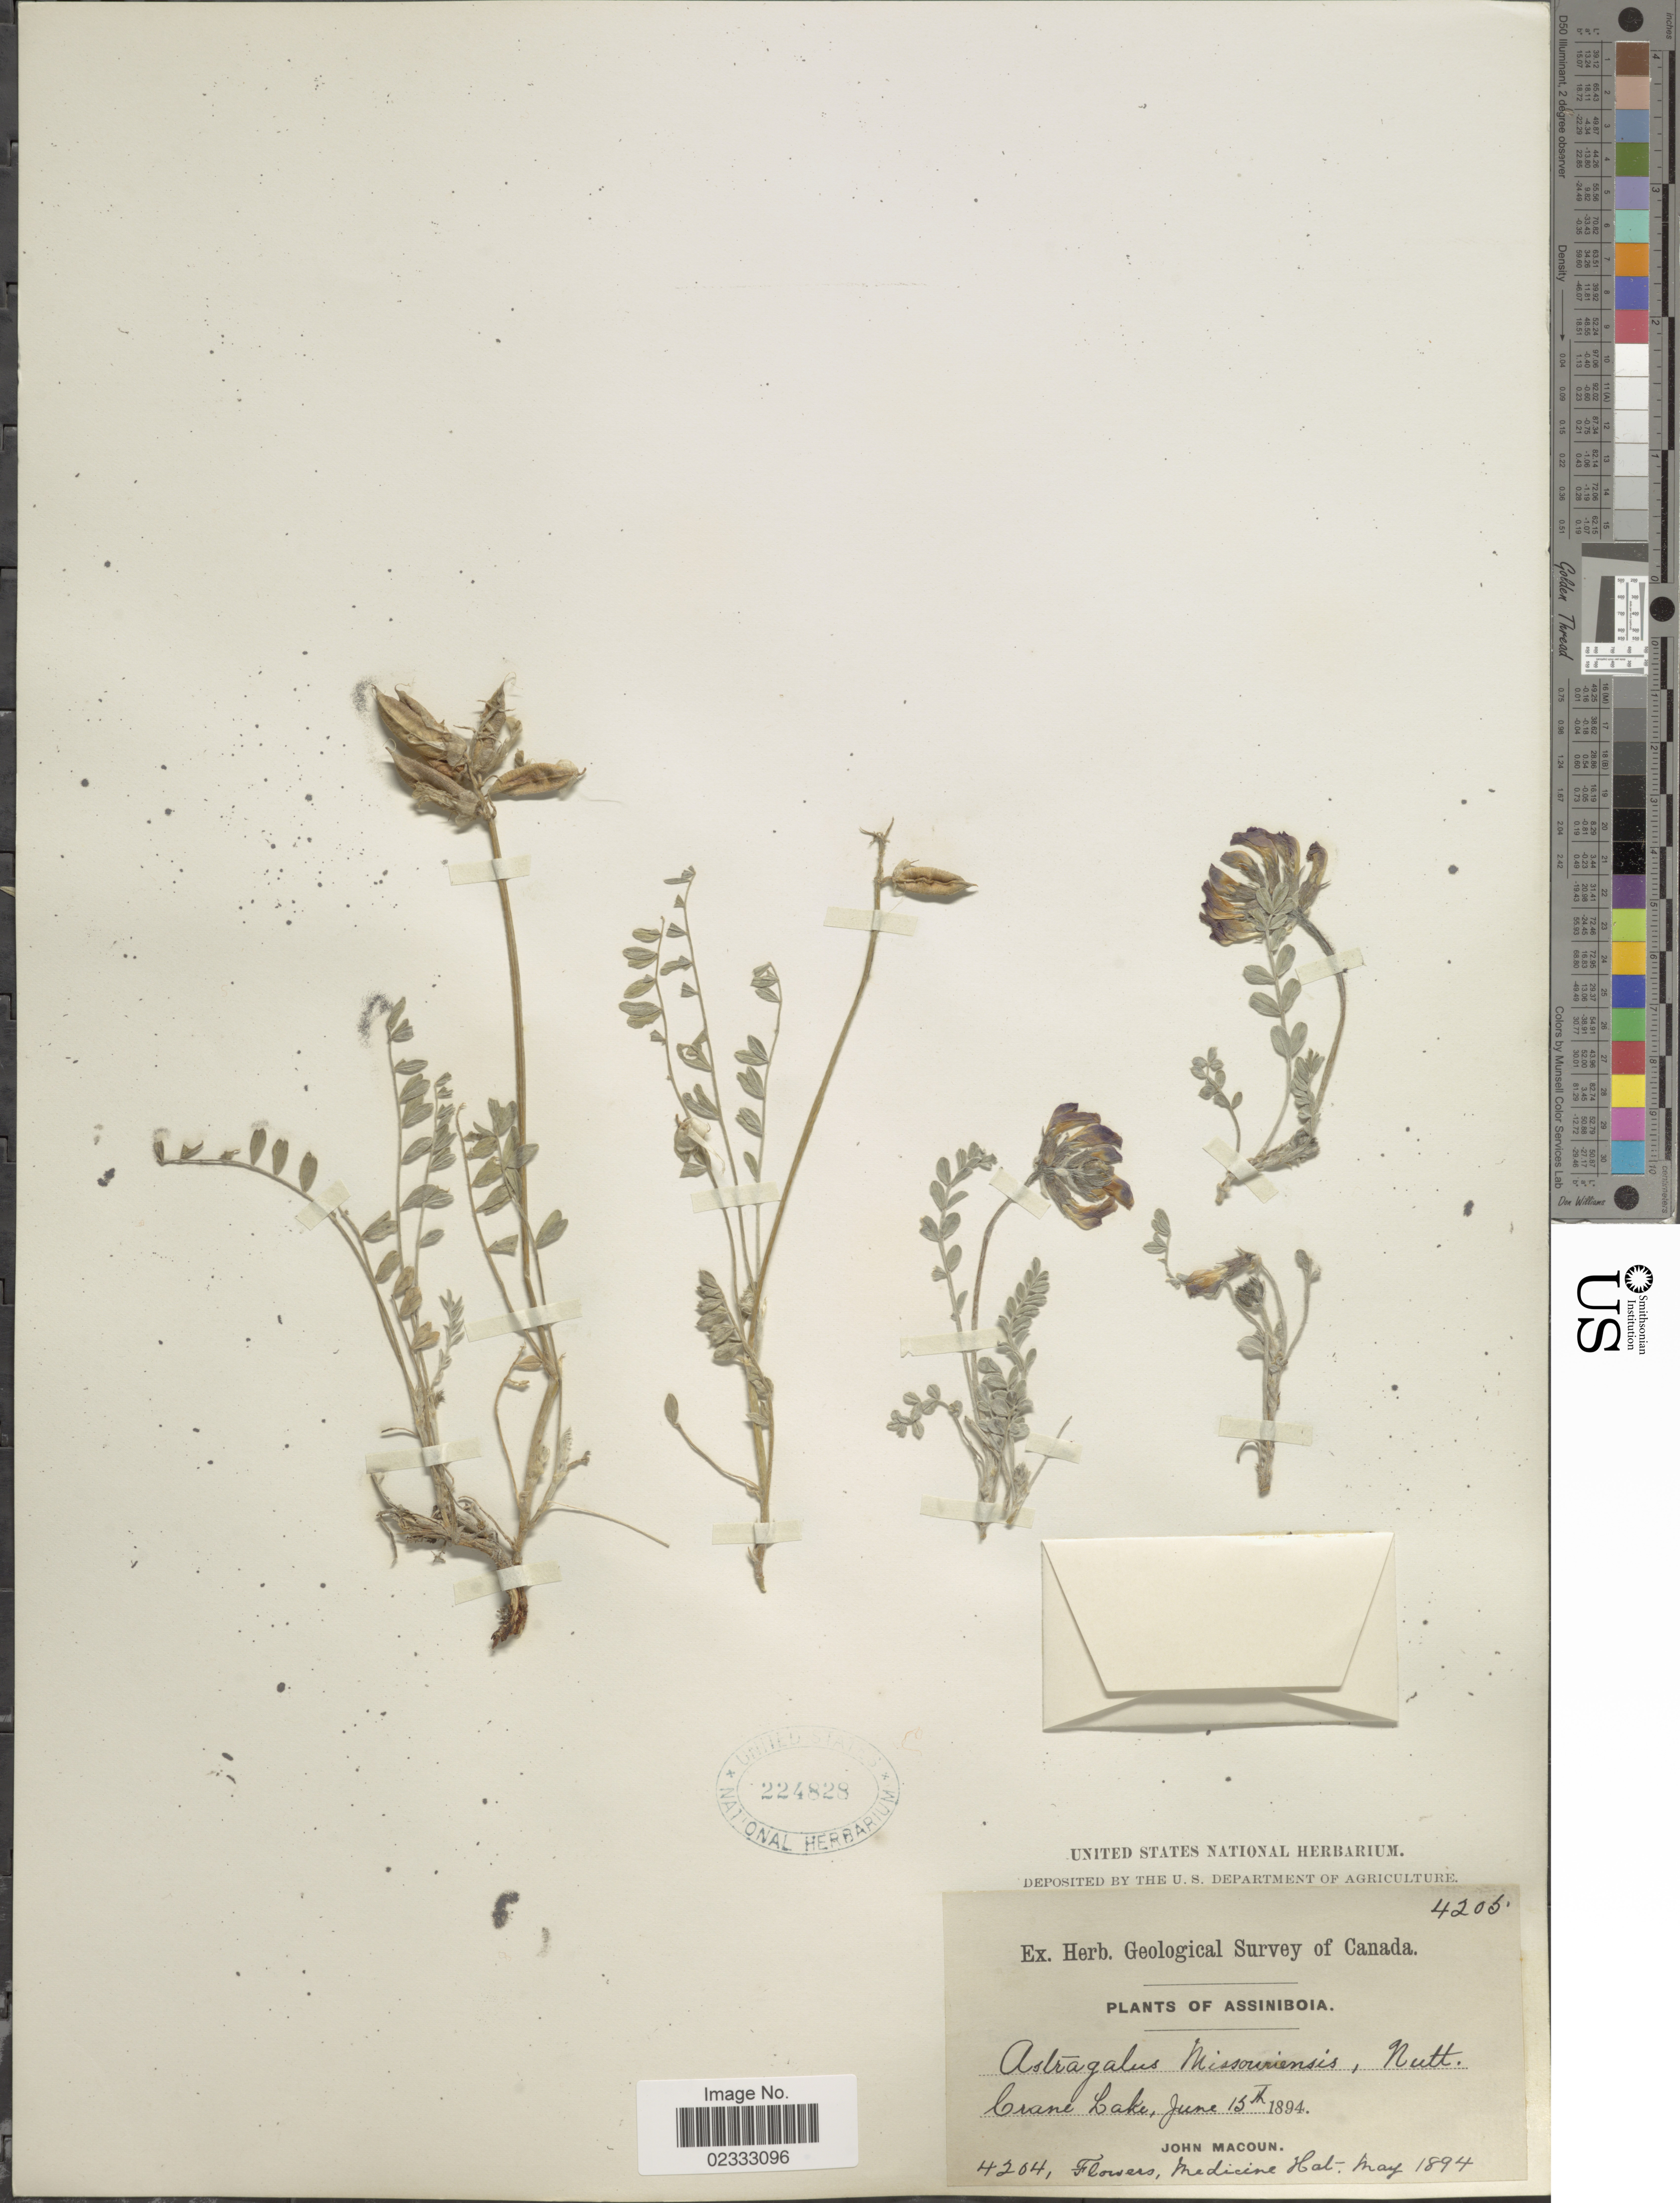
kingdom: Plantae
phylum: Tracheophyta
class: Magnoliopsida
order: Fabales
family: Fabaceae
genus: Astragalus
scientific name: Astragalus missouriensis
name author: Nutt.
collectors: J. Macoun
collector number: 4205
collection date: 1894-06-15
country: Canada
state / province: Alberta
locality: Crane Lake. Assiniboia.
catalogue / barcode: US 224828